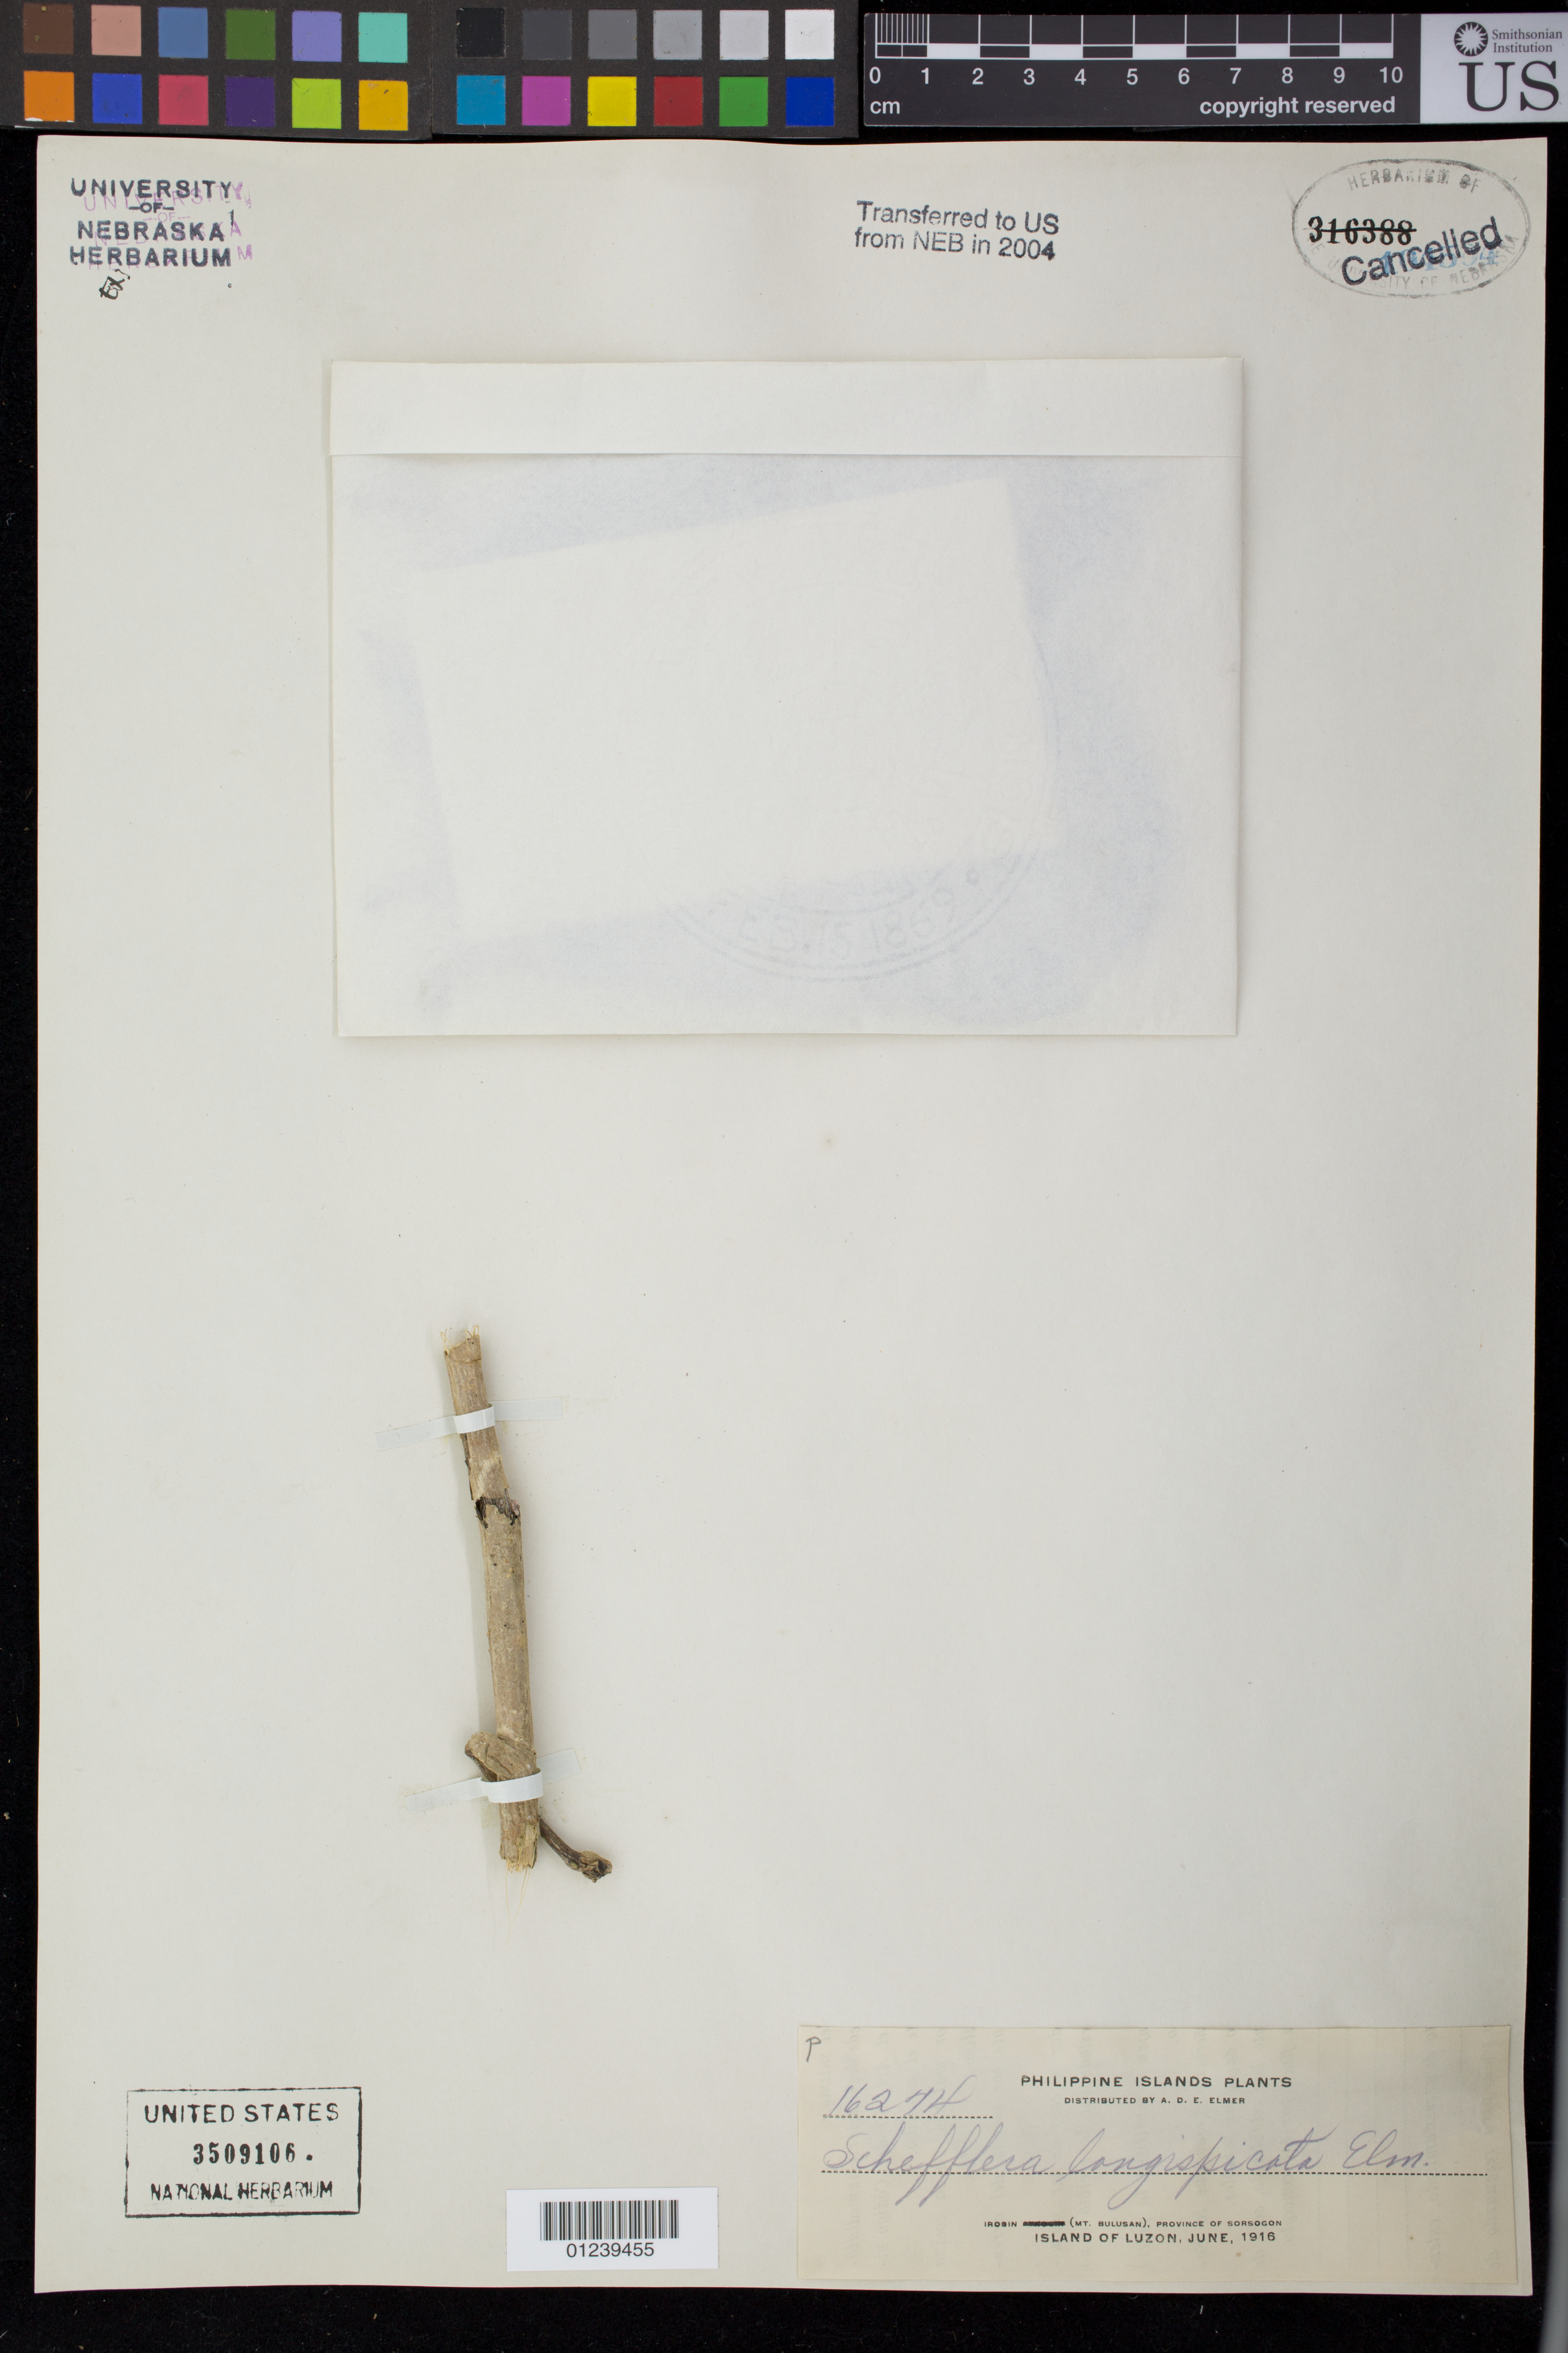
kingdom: Plantae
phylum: Tracheophyta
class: Magnoliopsida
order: Apiales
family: Araliaceae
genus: Schefflera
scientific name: Schefflera longispicata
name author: Elmer ex Merr.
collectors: A. D. E. Elmer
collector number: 16274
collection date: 1916-06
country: Philippines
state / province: Bicol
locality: Irosin (Mt. Bulusan), Province of Sorsogon, Island of Luzon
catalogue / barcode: US 3509106